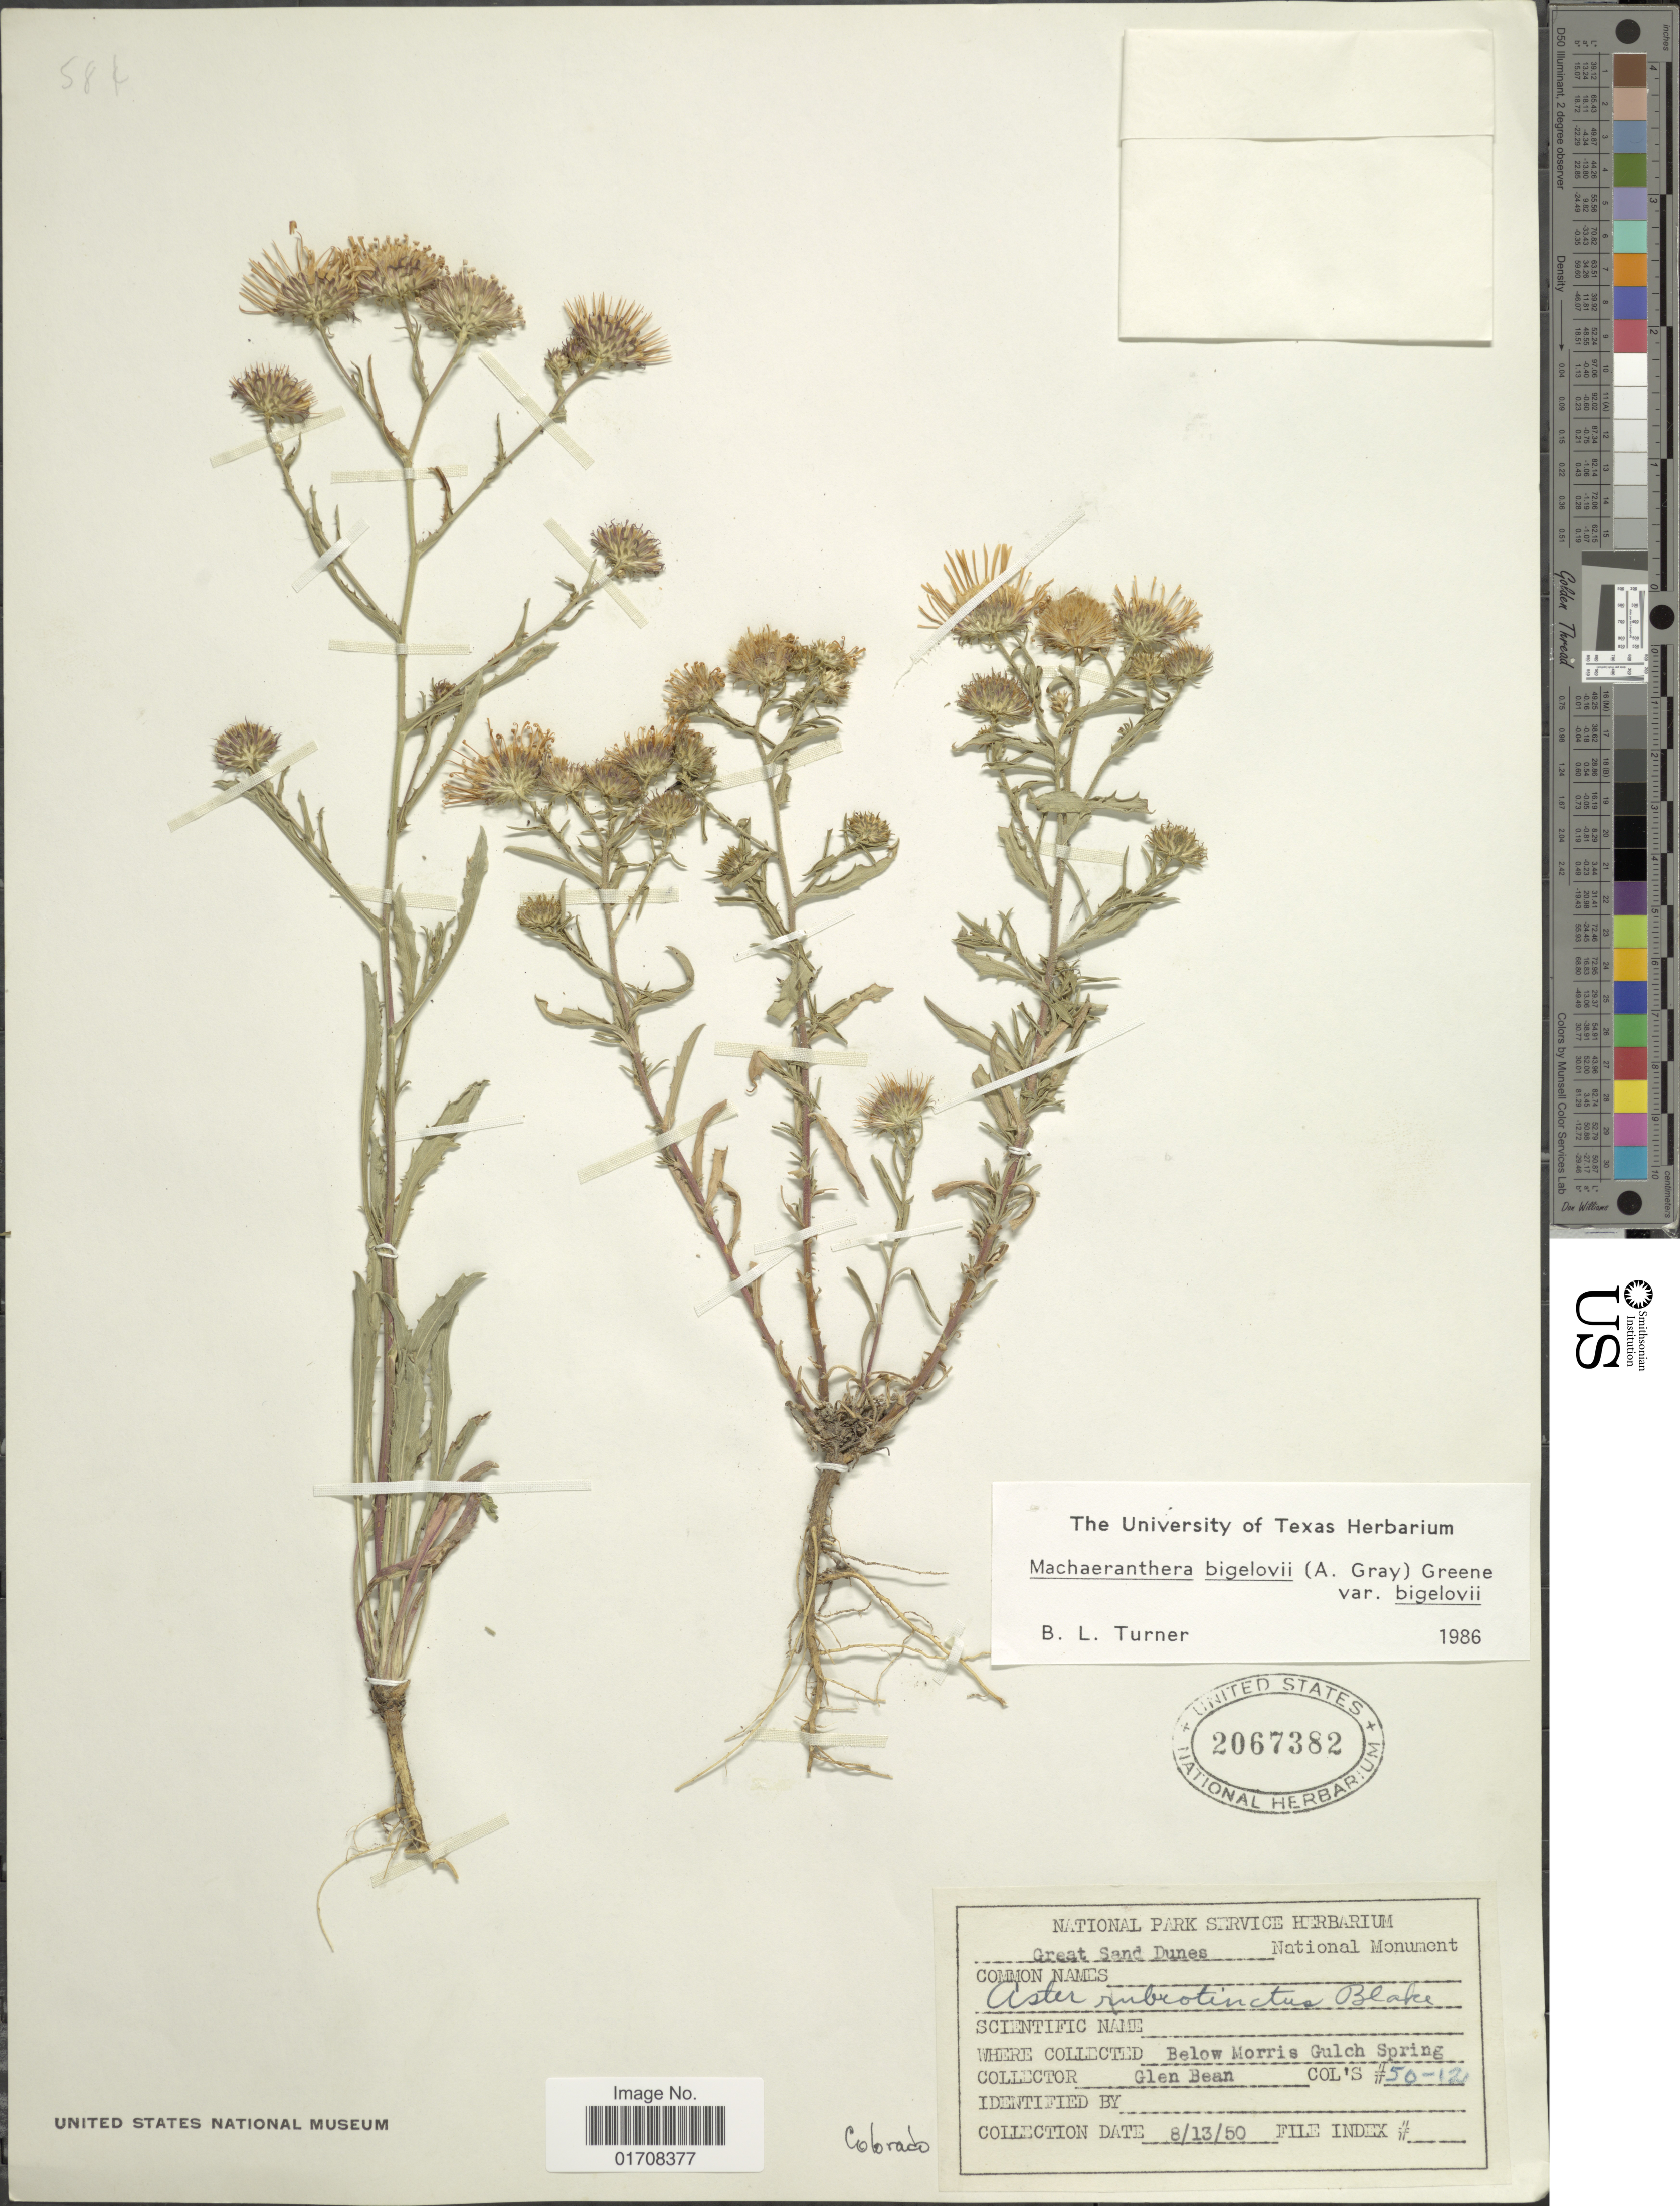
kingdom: Plantae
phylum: Tracheophyta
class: Magnoliopsida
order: Asterales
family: Asteraceae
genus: Machaeranthera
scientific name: Machaeranthera bigelovii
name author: (A. Gray) Greene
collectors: G. Bean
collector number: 50-12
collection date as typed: Transcribed d/m/y: 13/8/50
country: United States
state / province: Colorado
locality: Below Morris Gulch Spring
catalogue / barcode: US 2067382